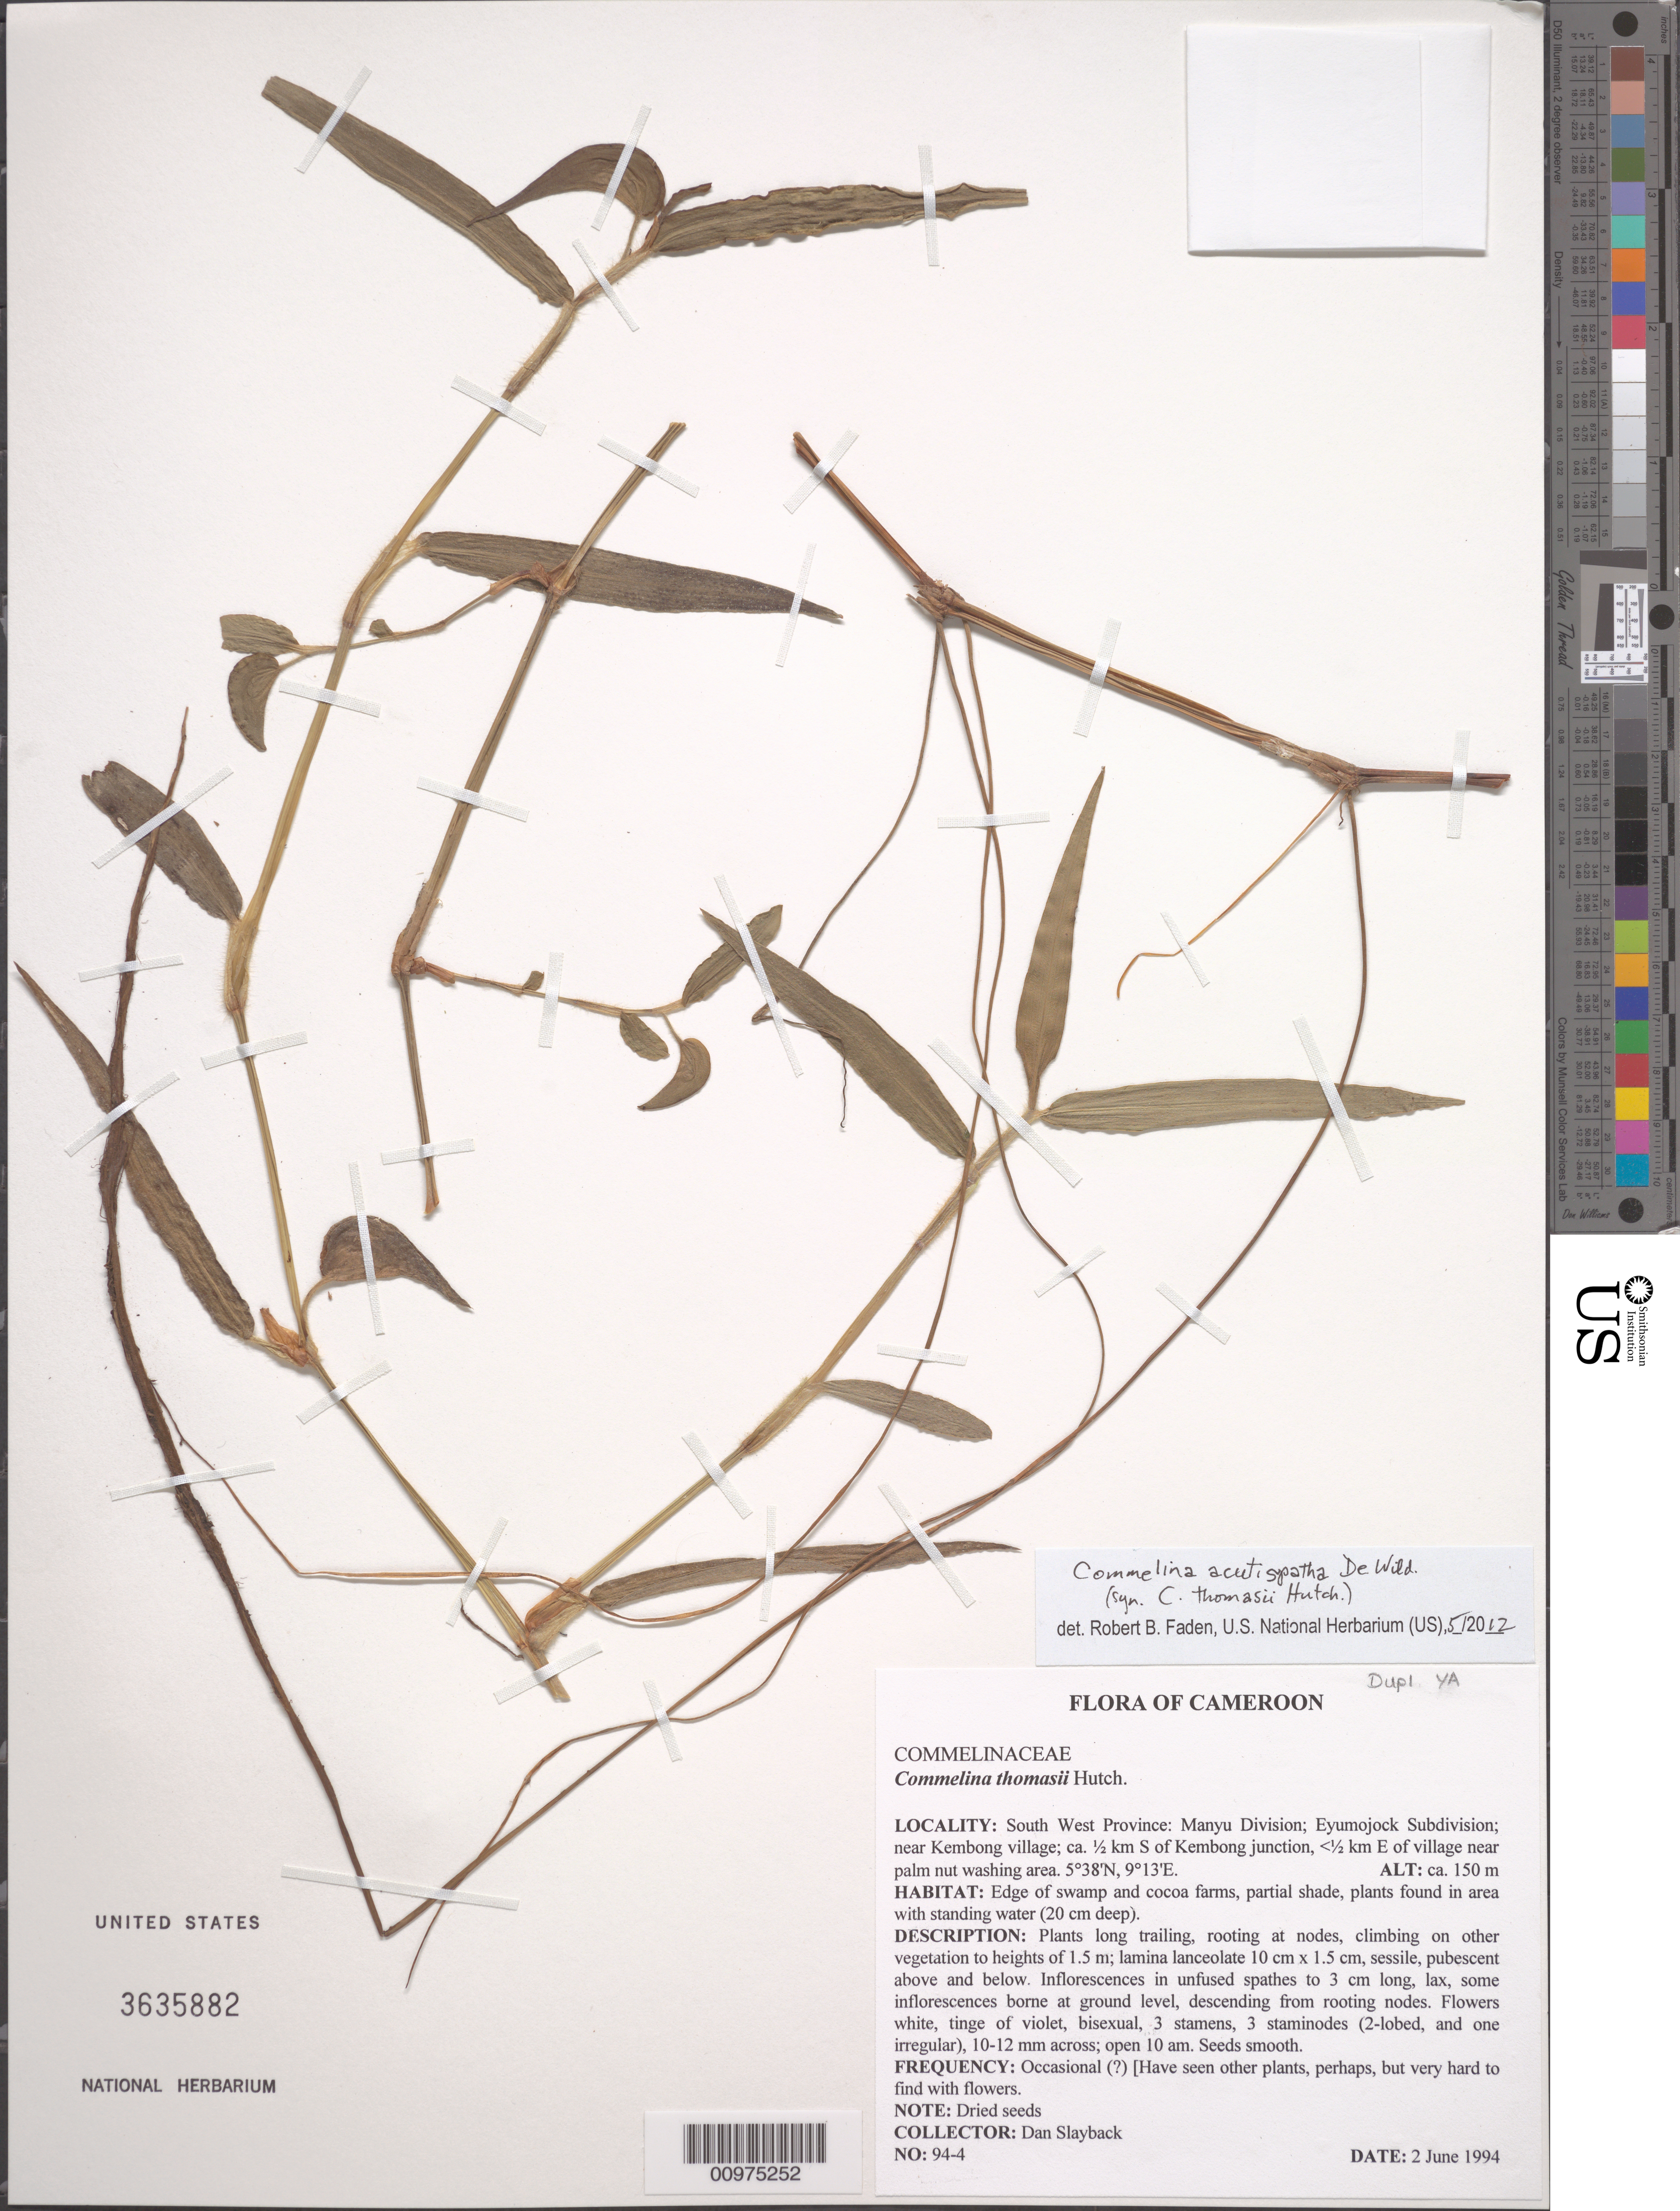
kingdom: Plantae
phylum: Tracheophyta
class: Liliopsida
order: Commelinales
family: Commelinaceae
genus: Commelina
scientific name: Commelina acutispatha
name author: De Wild.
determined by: Faden, Robert B., (US), Smithsonian Institution - National Museum of Natural History (UNITED STATES)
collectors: D. Slayback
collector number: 94-4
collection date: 1994-06-02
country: Cameroon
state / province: Sud-Ouest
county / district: Manyu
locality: near Kembong village; ca. ½ km S of Kembong junction, <½ km E of village near palm nut washing area.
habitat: Edge of swamp and cocoa farms, partial shade, plants found in area with standing water (20 cm deep).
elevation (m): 150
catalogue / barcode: US 3635882